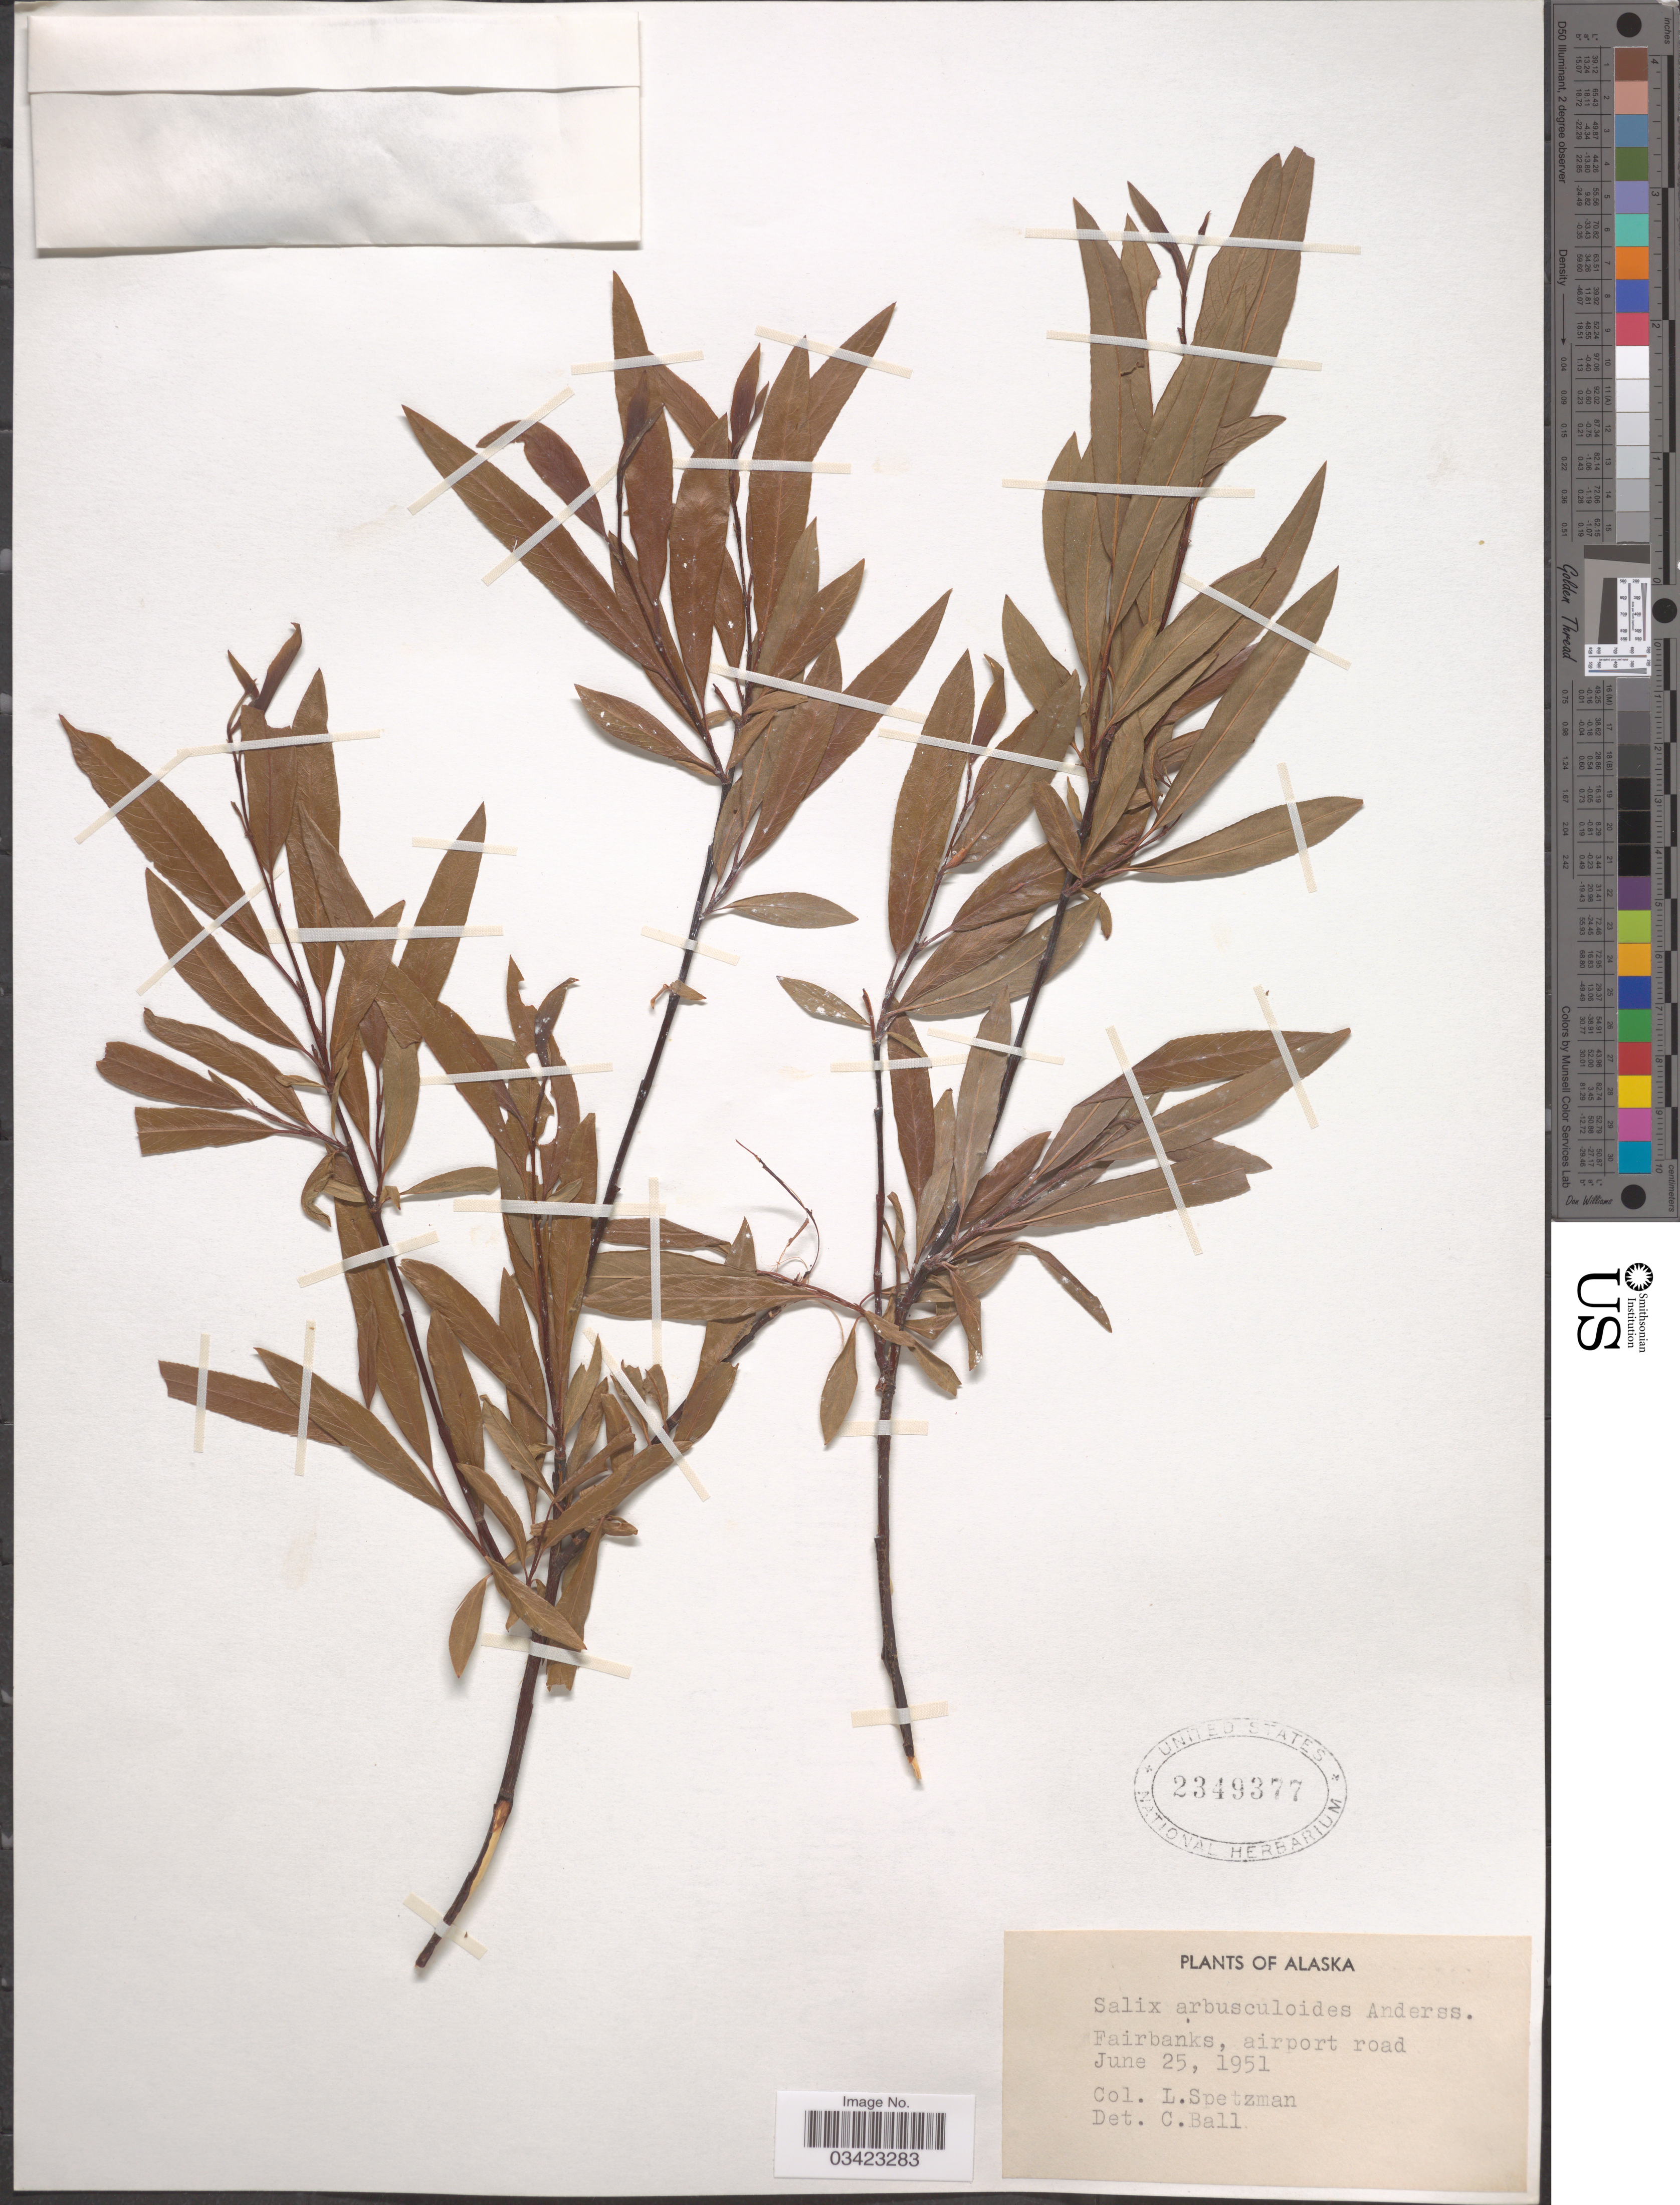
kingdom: Plantae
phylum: Tracheophyta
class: Magnoliopsida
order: Malpighiales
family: Salicaceae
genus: Salix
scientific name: Salix arbusculoides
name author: Andersson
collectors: L. Spetzman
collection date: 1951-06-25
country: United States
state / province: Alaska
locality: Fairbanks, airport road.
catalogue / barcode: US 2349377